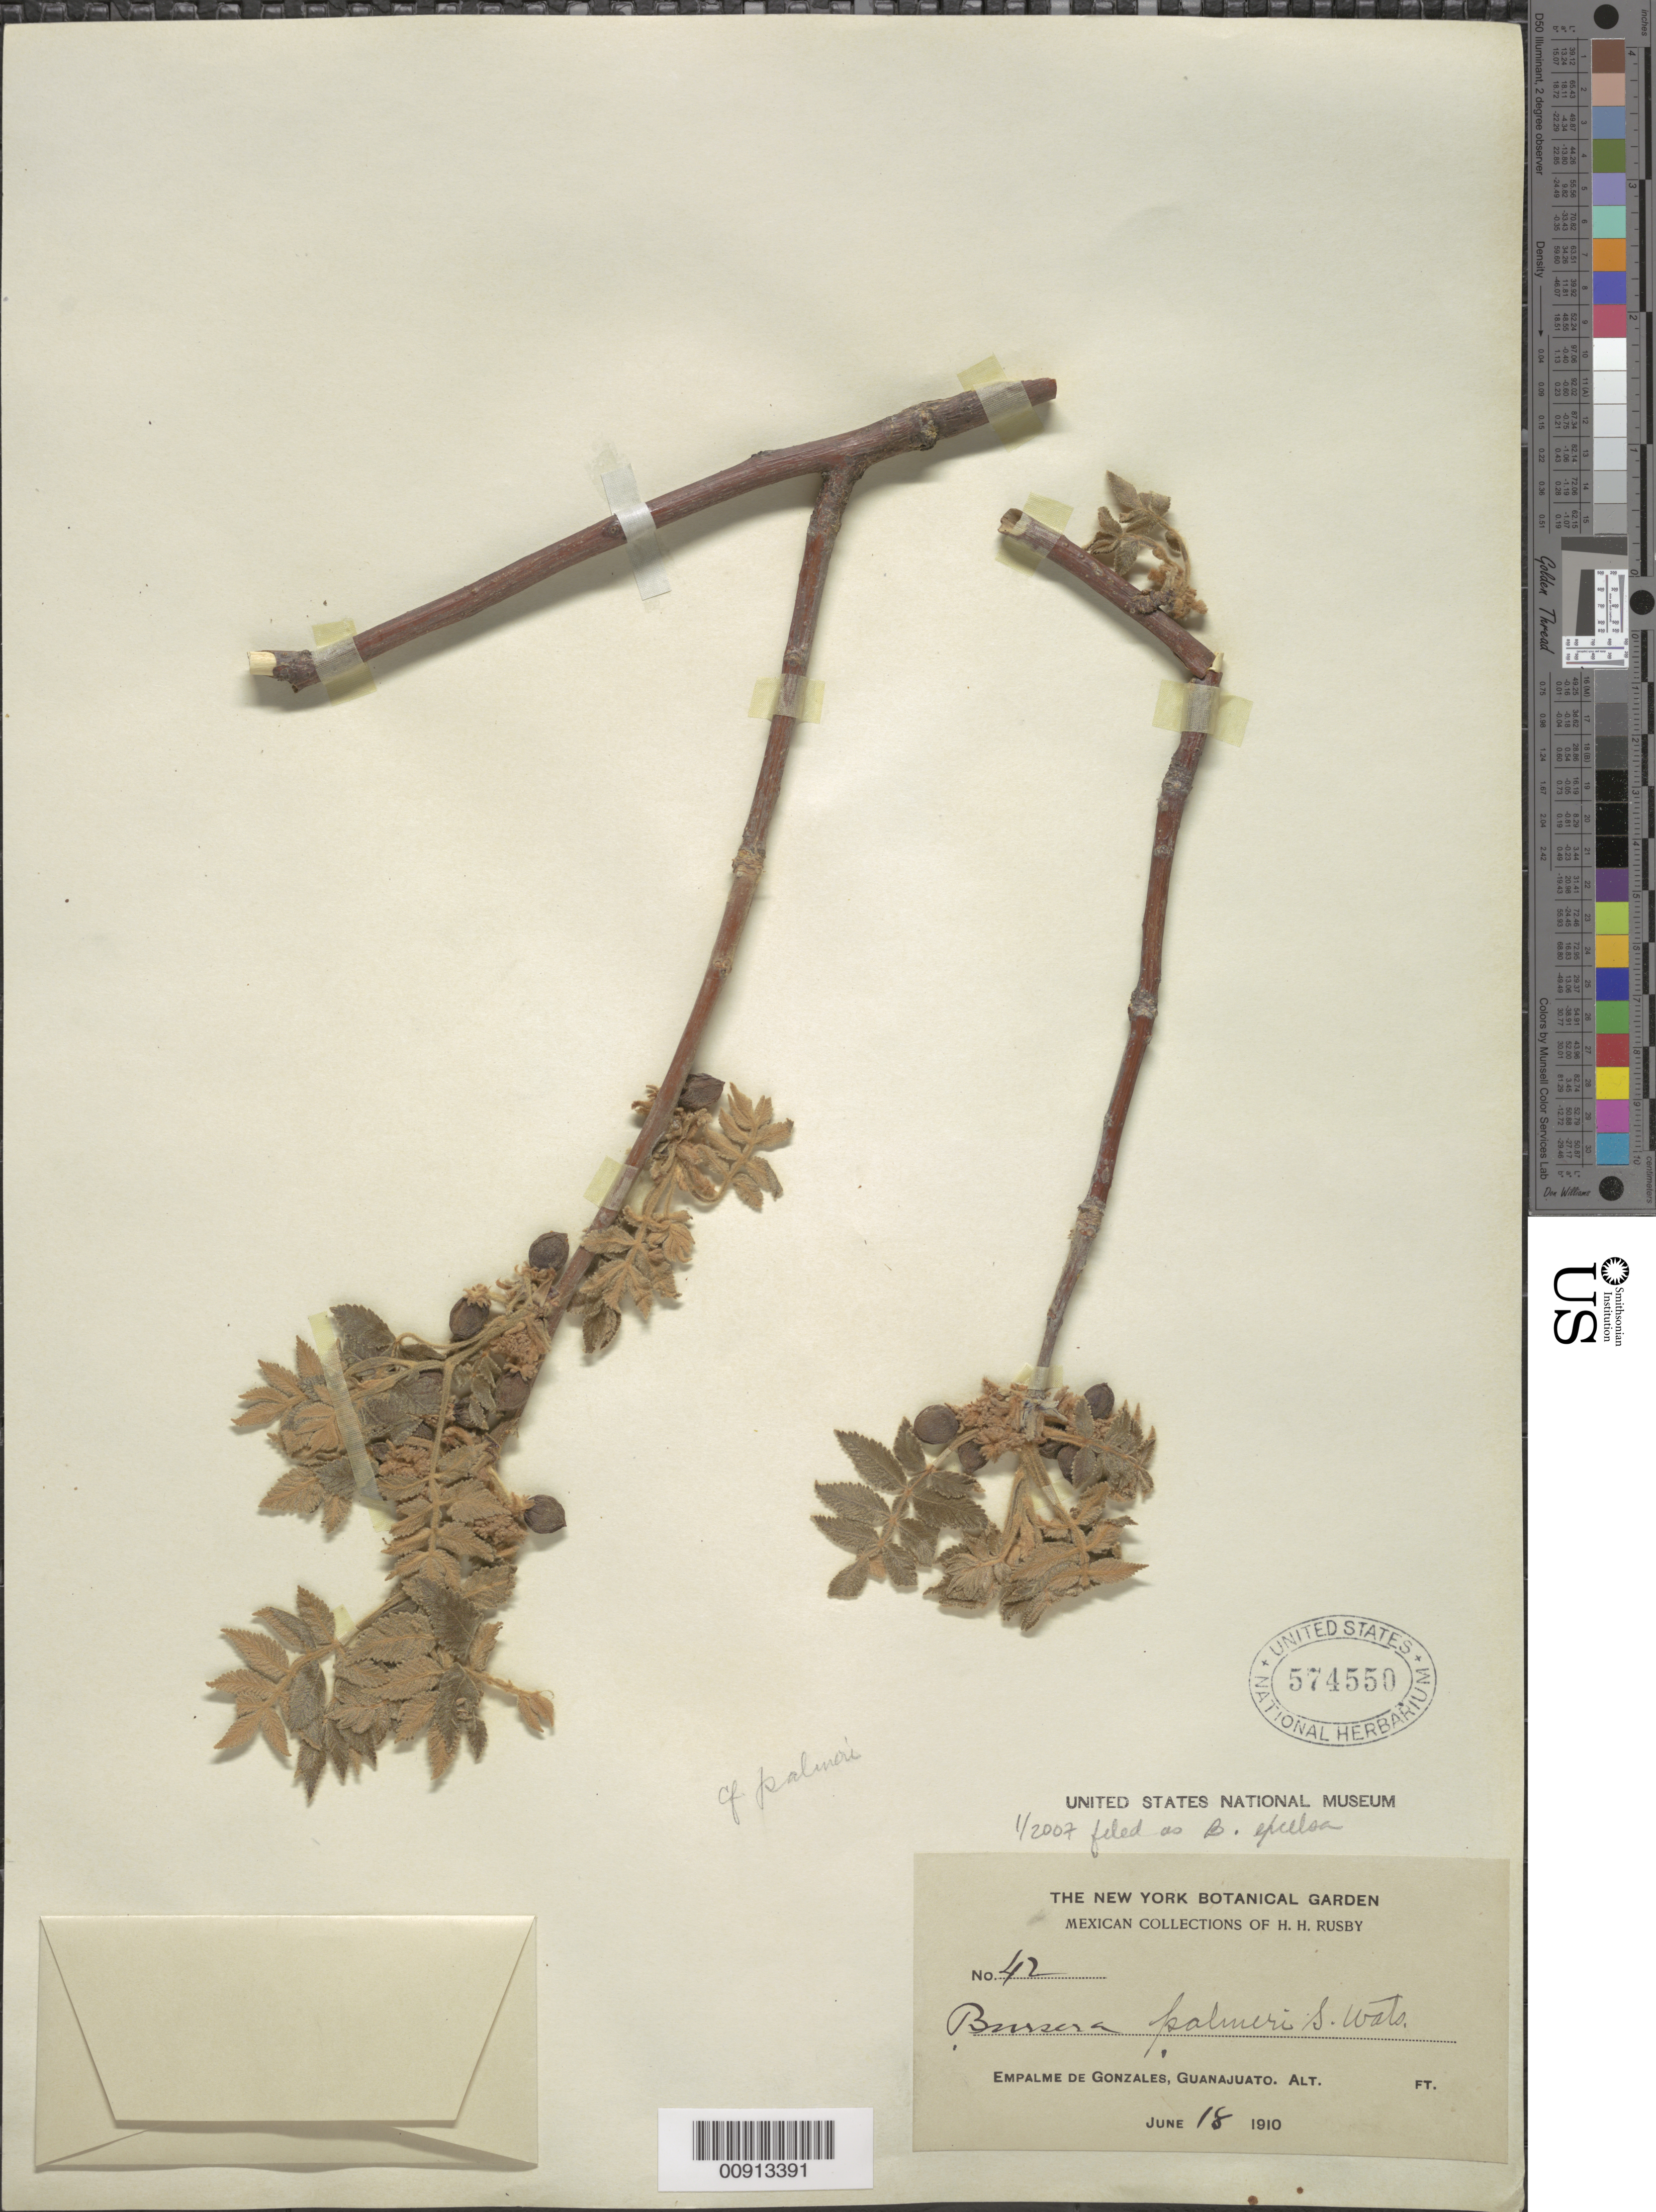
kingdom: Plantae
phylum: Tracheophyta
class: Magnoliopsida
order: Sapindales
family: Burseraceae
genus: Bursera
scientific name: Bursera excelsa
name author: (Kunth) Engl.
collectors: H. H. Rusby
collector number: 42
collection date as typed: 18 Jun 1910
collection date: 1910-06-18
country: Mexico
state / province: Guanajuato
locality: Empalme de Gonzales [sic], Guanajuato.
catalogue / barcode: US 574550